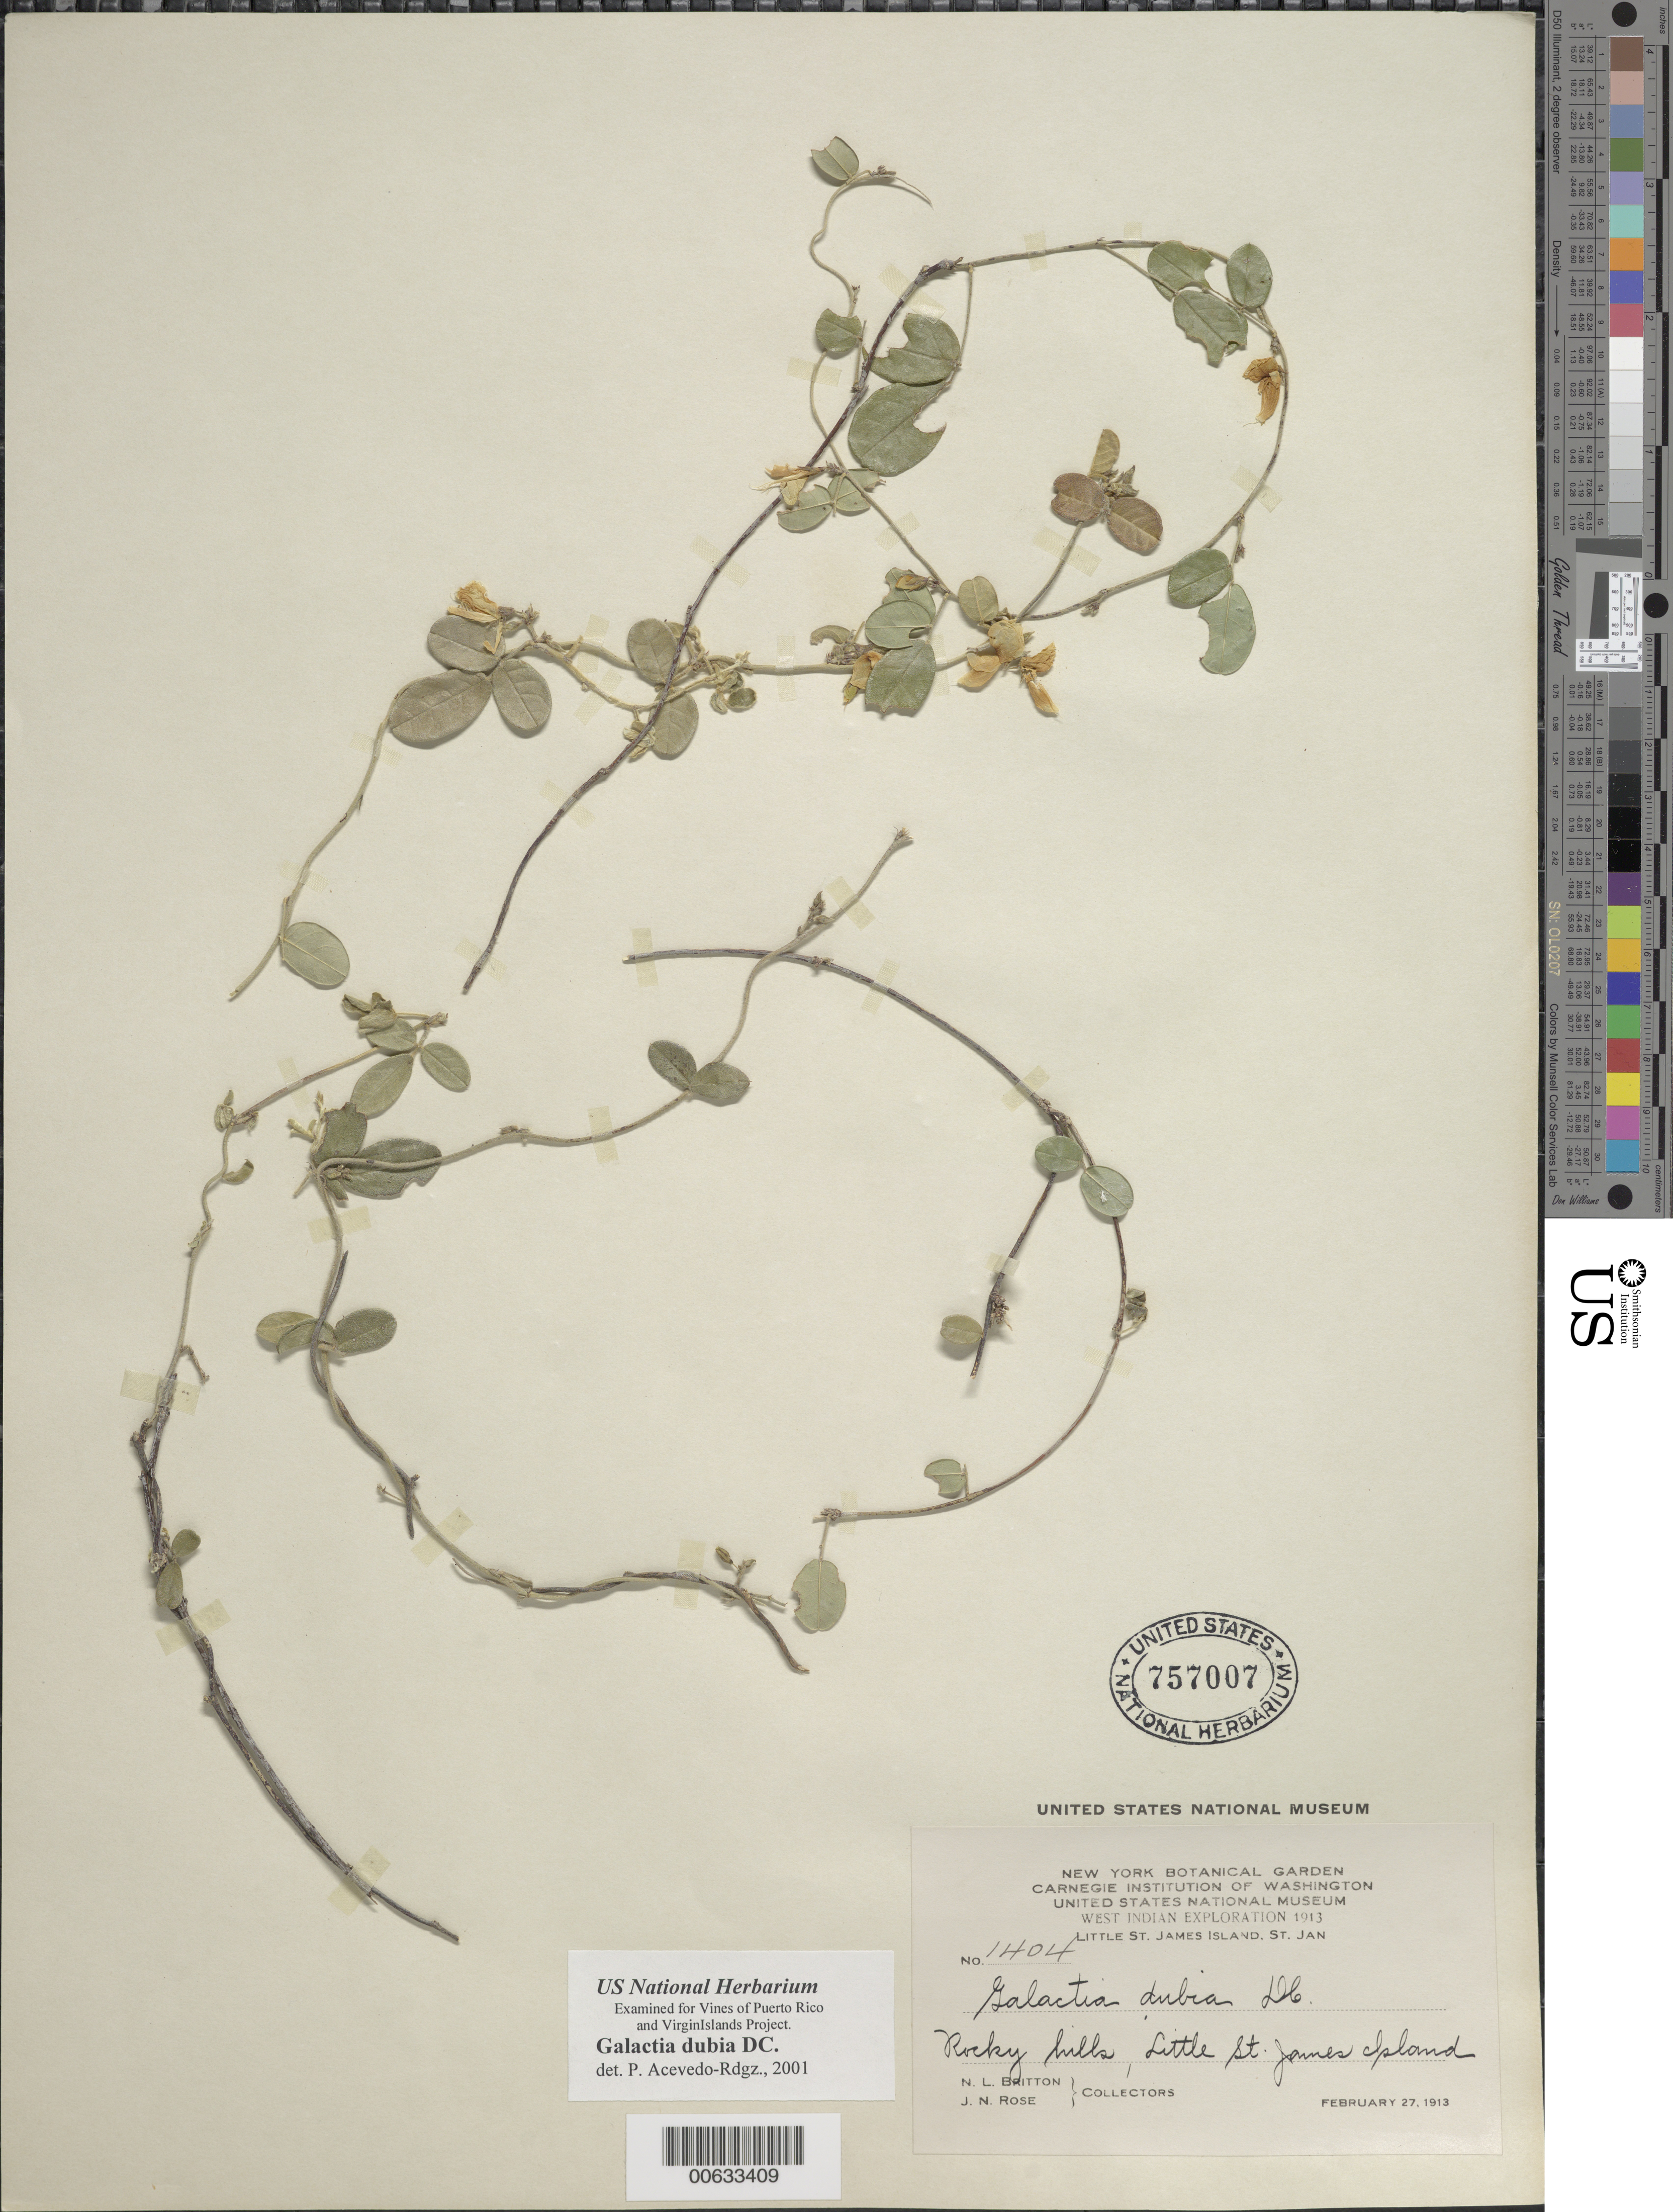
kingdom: Plantae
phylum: Tracheophyta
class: Magnoliopsida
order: Fabales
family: Fabaceae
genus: Galactia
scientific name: Galactia dubia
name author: DC.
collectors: N. Britton & J. N. Rose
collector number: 1404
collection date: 1913-02-27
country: U.S. Virgin Islands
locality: West Indian, Little St. James Island, St. Jan, Little St, James Island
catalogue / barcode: US 757007